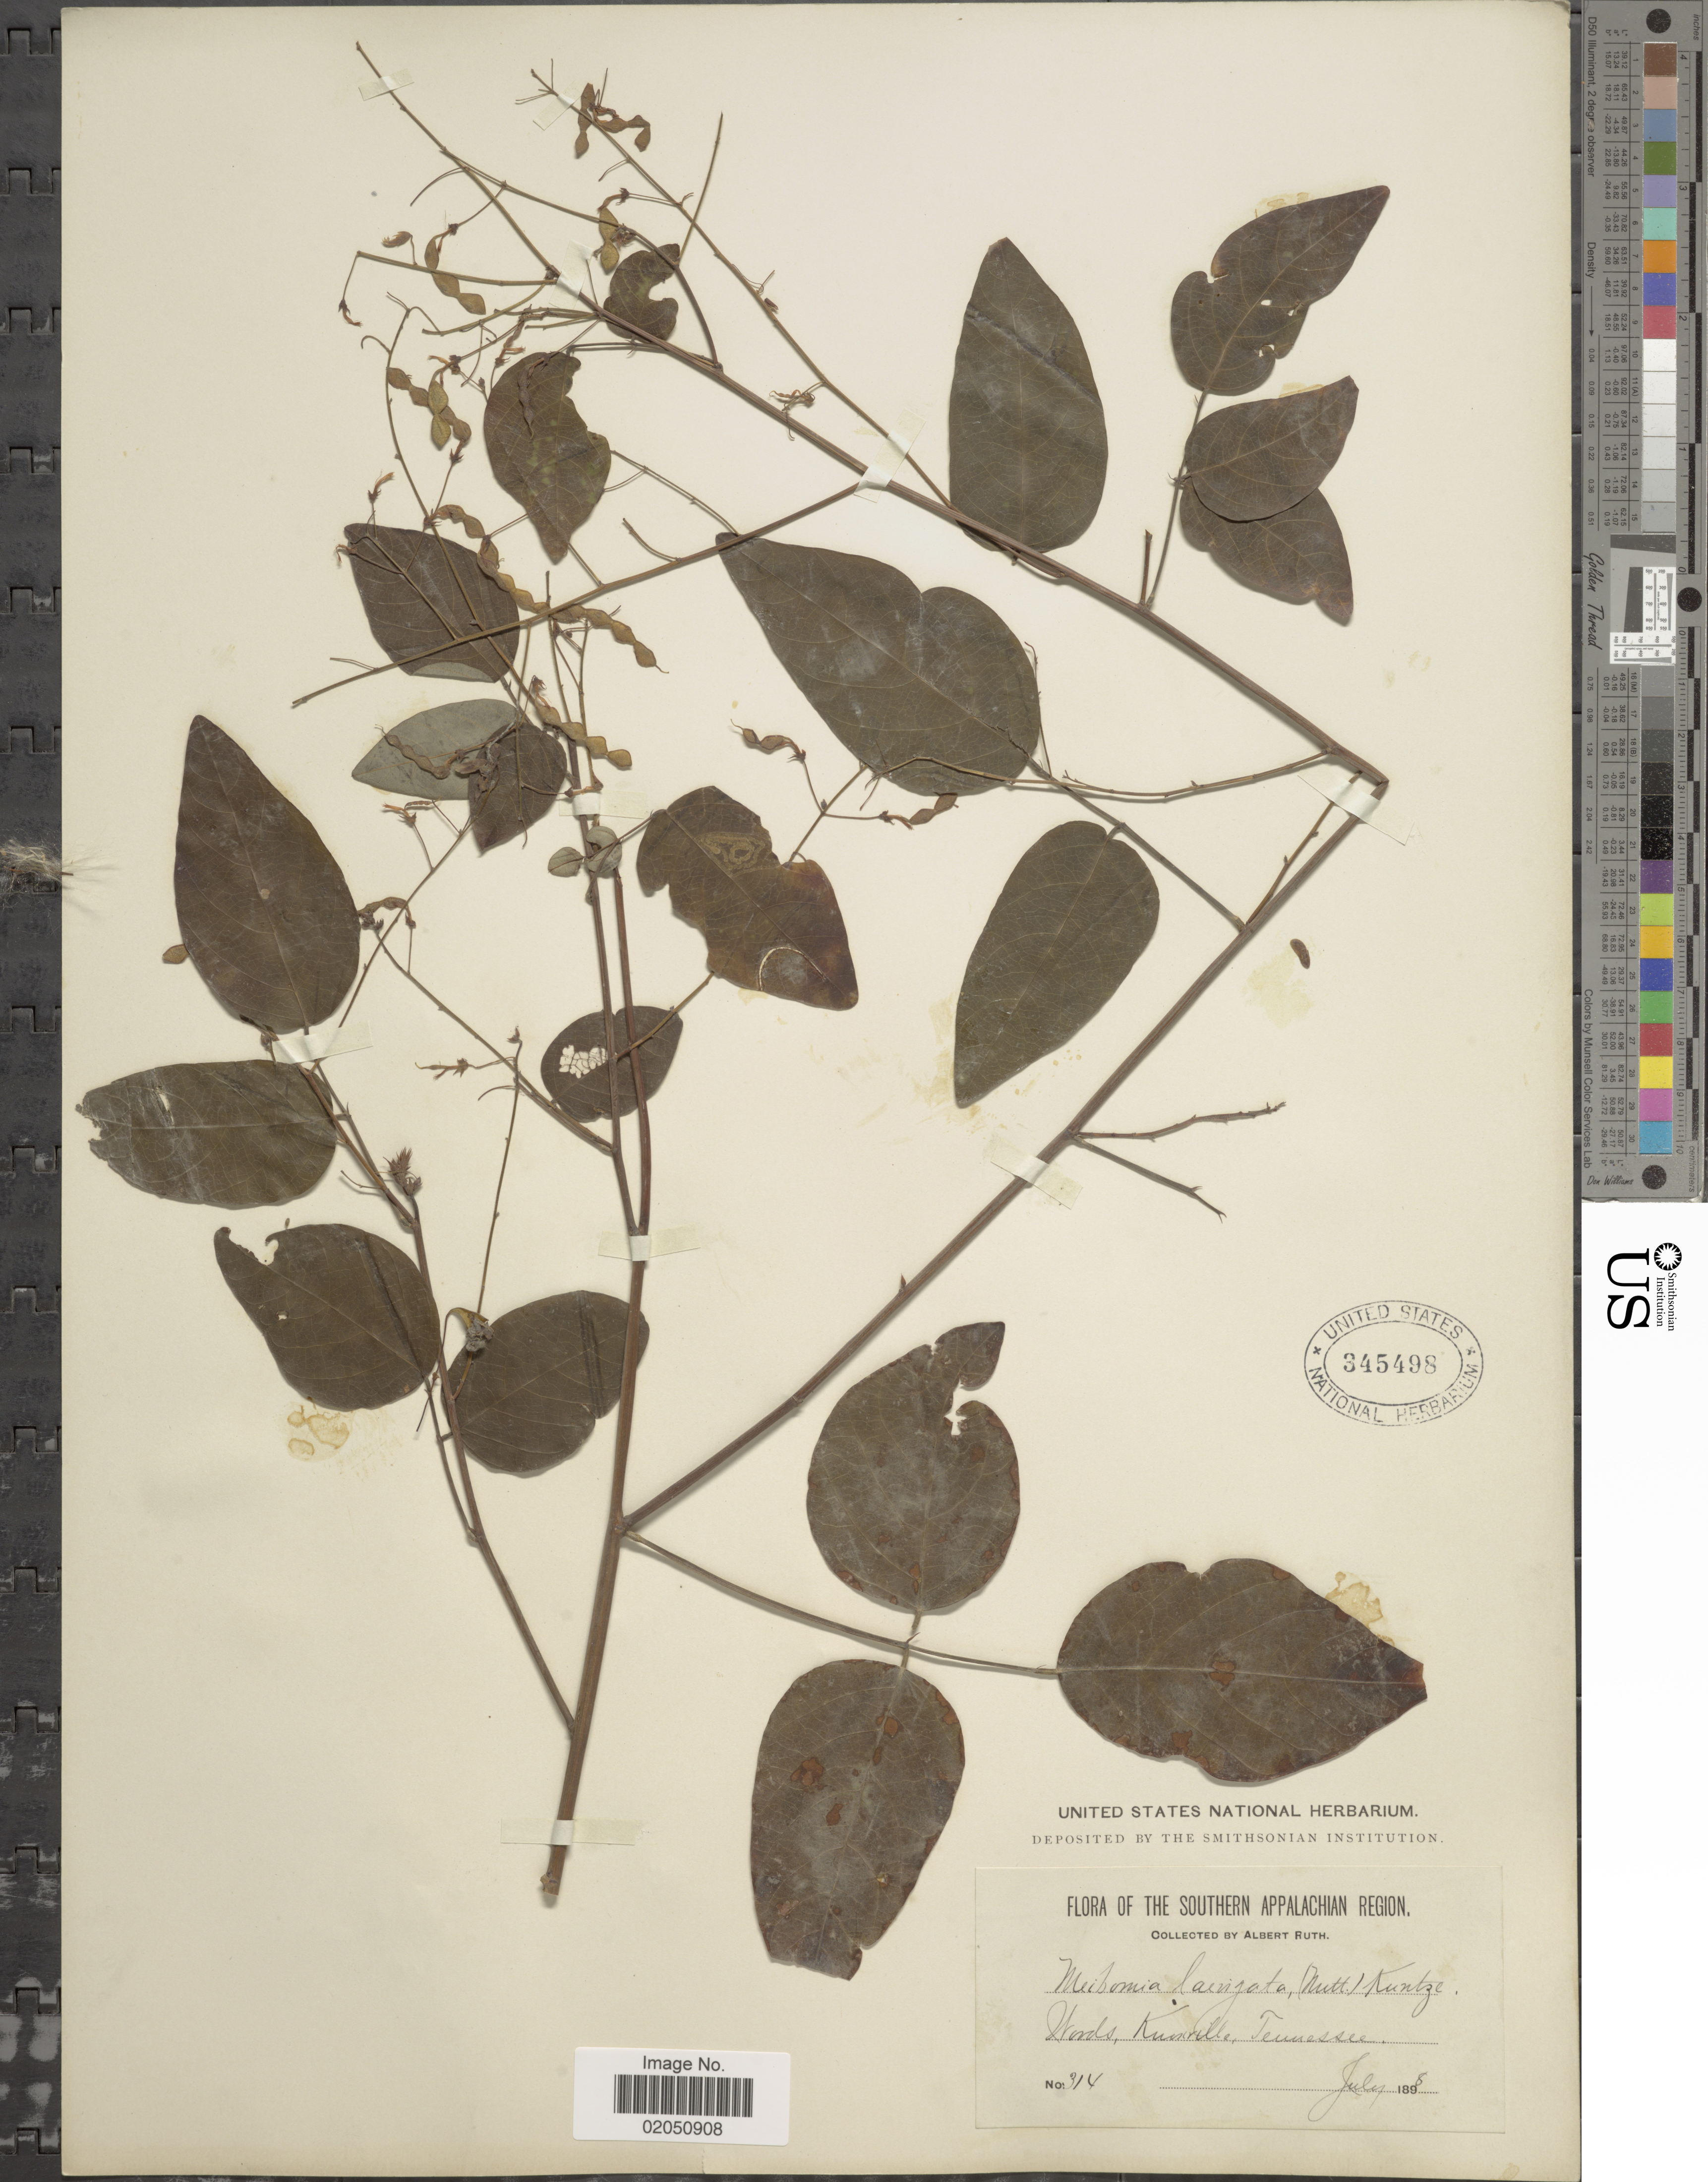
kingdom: Plantae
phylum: Tracheophyta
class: Magnoliopsida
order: Fabales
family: Fabaceae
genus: Desmodium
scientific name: Desmodium laevigatum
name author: (Nutt.) DC.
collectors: A. Ruth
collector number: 314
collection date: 1898-07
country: United States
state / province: Tennessee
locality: The Southern Appalachian Region, Woods, Kuntsville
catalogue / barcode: US 345498